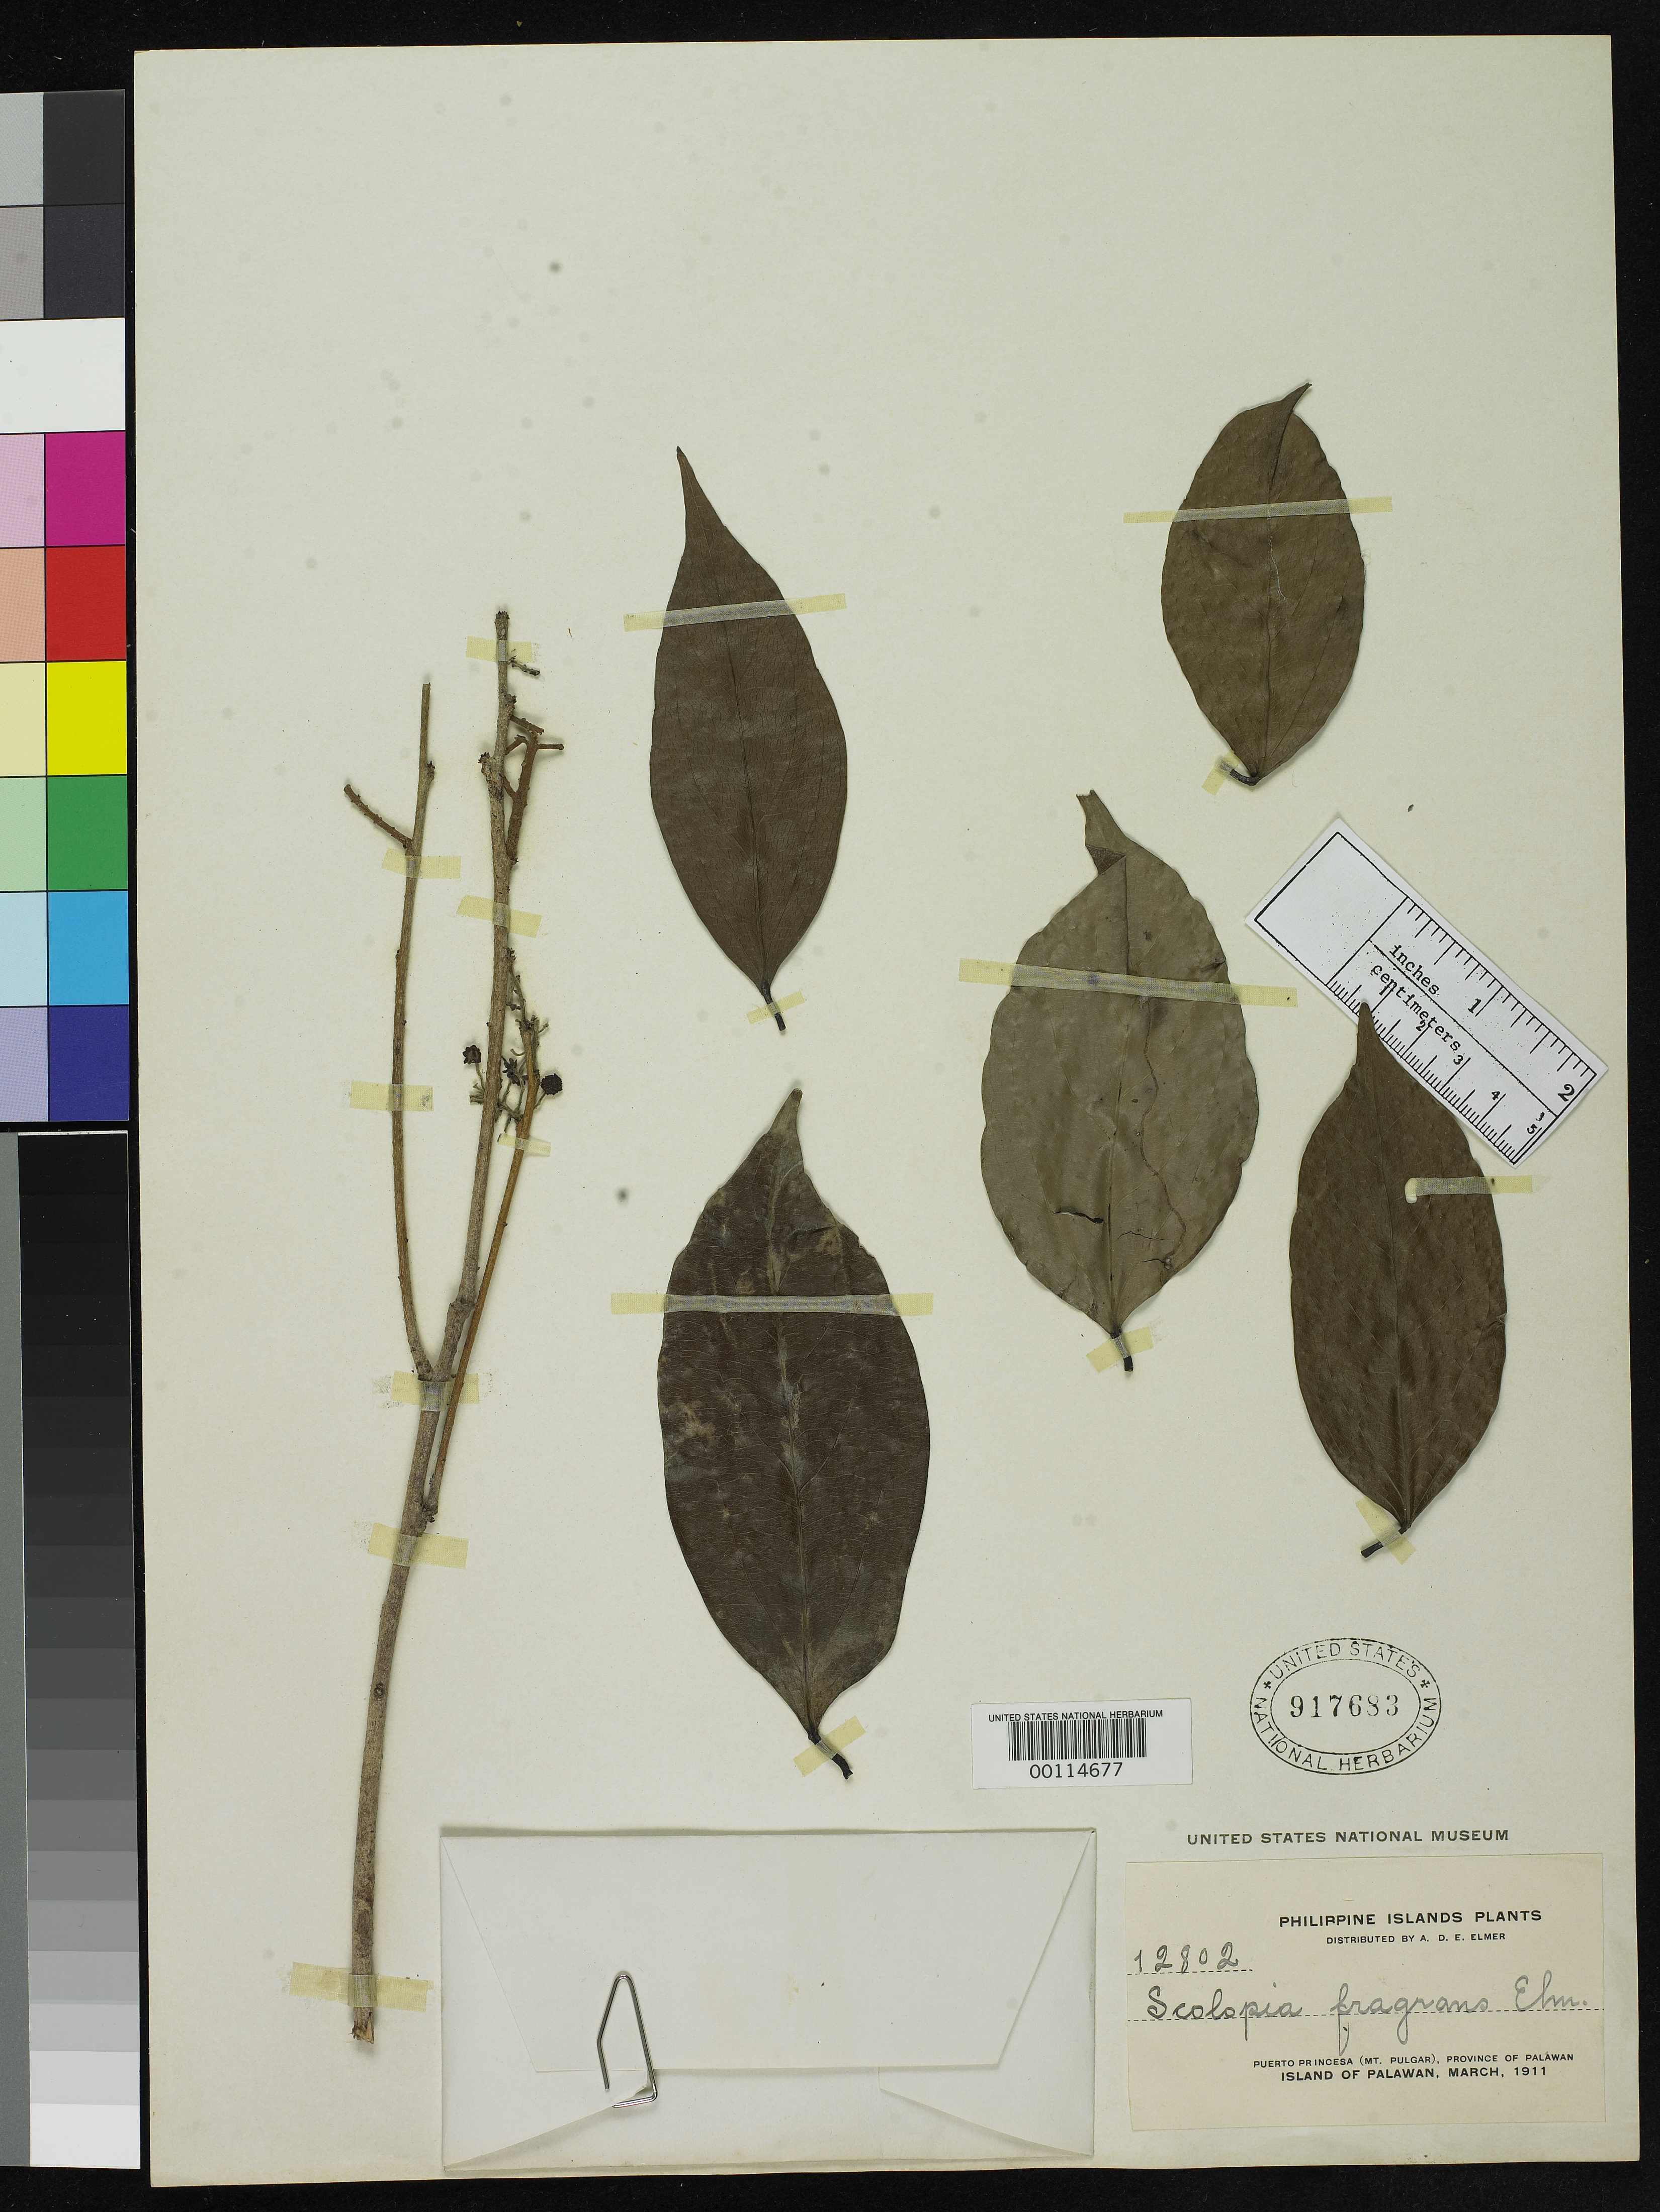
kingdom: Plantae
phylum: Tracheophyta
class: Magnoliopsida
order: Malpighiales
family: Salicaceae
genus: Scolopia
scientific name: Scolopia fragrans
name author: Elmer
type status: Isotype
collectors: A. D. E. Elmer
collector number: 12802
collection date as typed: Mar 1911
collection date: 1911-03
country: Philippines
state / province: Mimaropa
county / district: Palawan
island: Palawan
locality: Puerto Princesa (Mt. Pulgar).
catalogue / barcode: US 917683